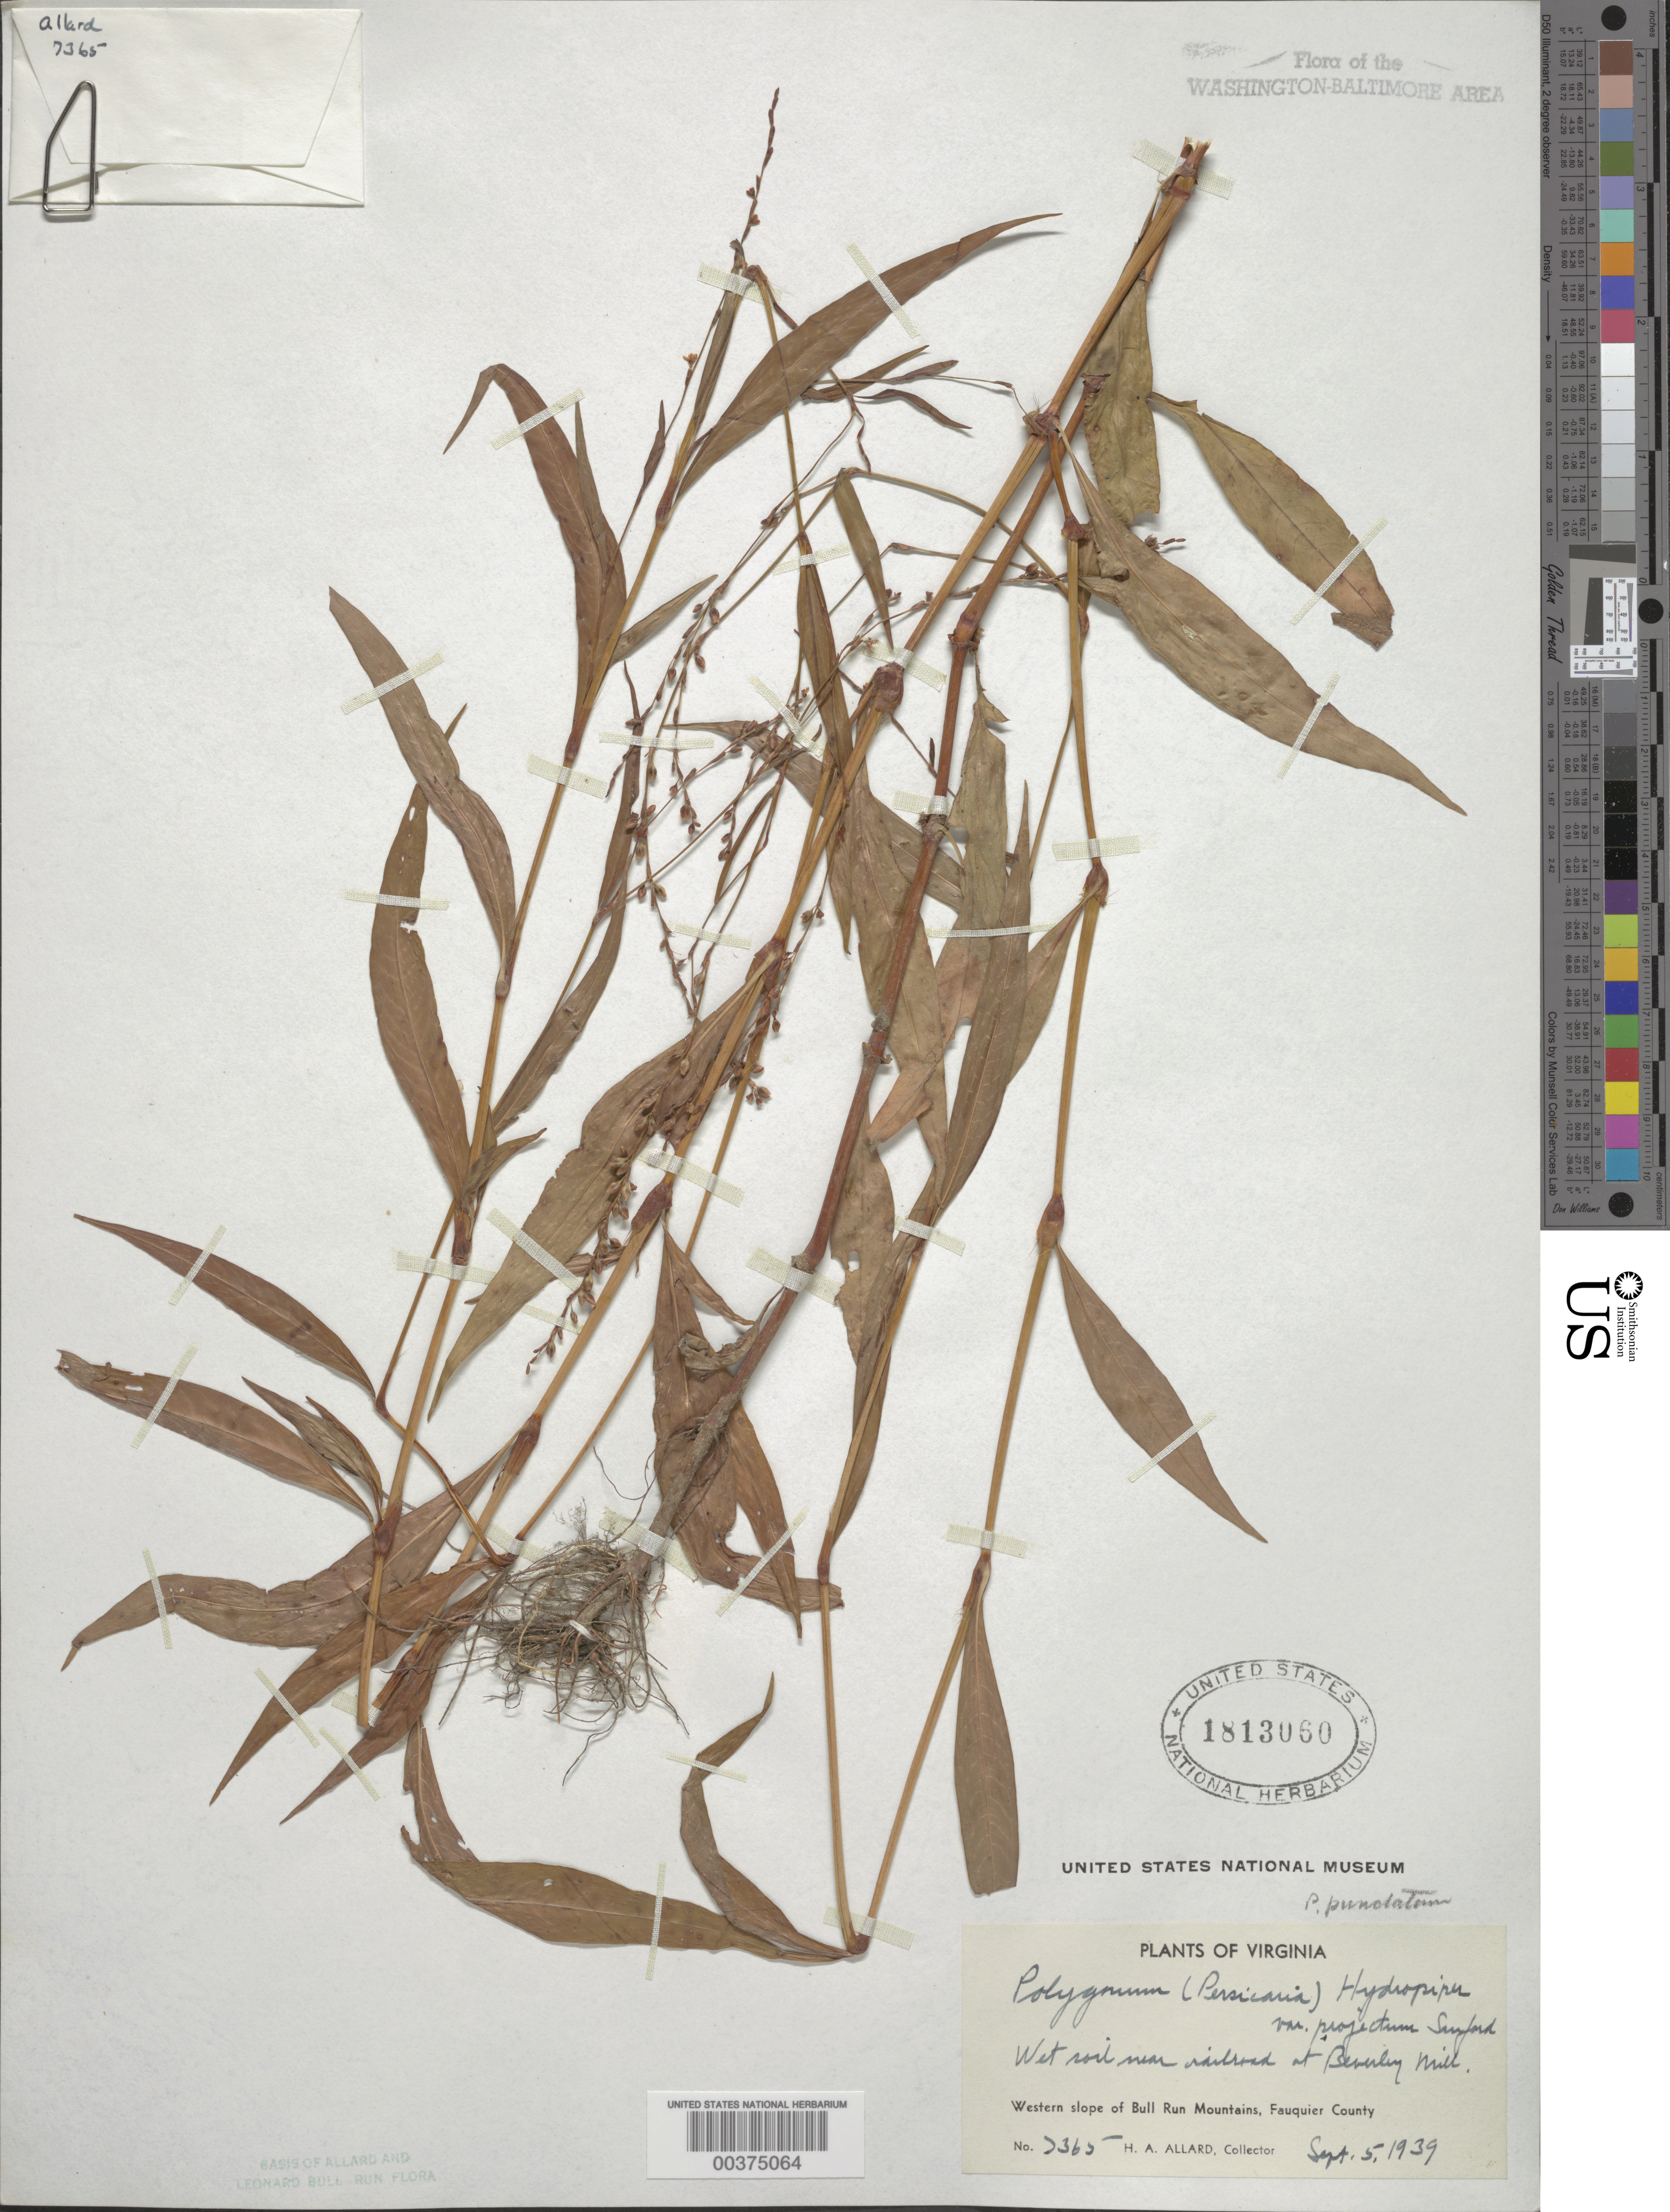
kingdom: Plantae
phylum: Tracheophyta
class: Magnoliopsida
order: Caryophyllales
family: Polygonaceae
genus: Persicaria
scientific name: Persicaria punctata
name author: (Elliott) Small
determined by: Atha, D. E.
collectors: H. A. Allard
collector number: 7365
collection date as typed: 05 Sep 1939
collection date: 1939-09-05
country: United States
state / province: Virginia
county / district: Fauquier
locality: Beverley Mill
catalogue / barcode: US 1813060